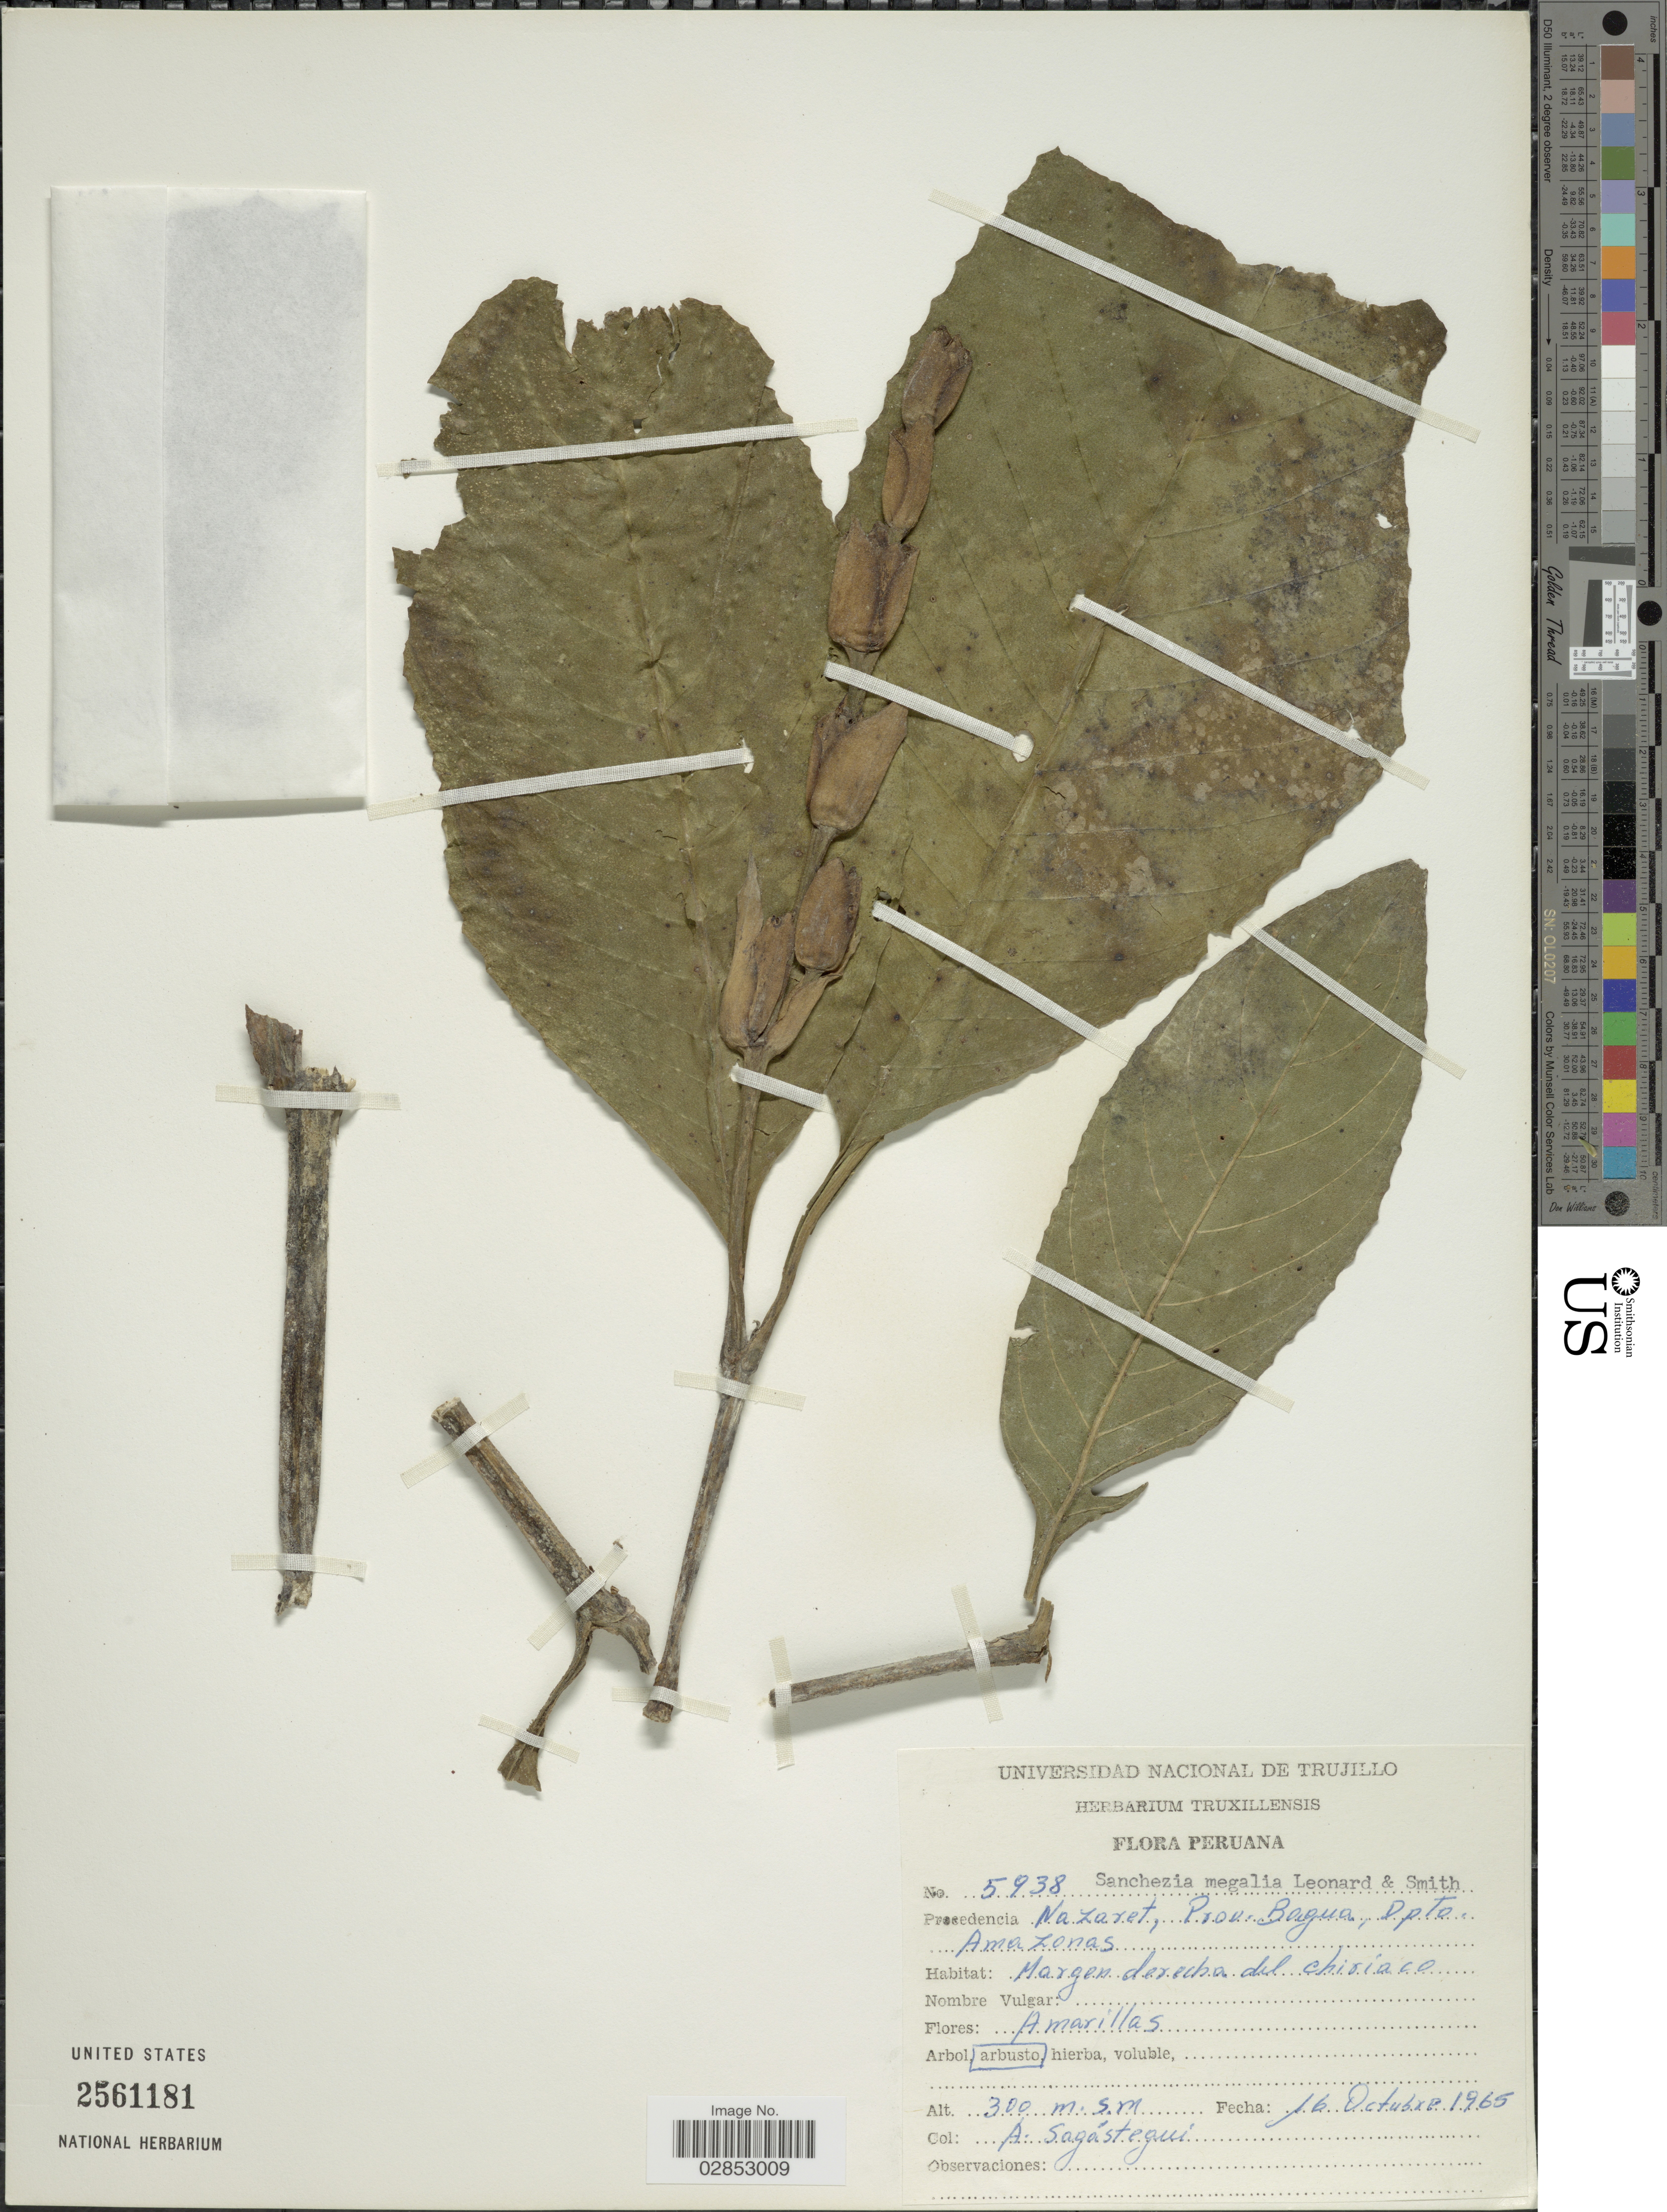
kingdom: Plantae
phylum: Tracheophyta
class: Magnoliopsida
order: Lamiales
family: Acanthaceae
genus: Sanchezia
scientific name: Sanchezia wurdackii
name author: Wassh.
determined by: Azevedo, Igor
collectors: A. Sagastegui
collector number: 5938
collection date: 1965-10-16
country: Peru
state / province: Amazonas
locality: Procedencia Nazaret, Prov. Bagua, Dpto. Amazonas.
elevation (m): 300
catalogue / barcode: US 2561181